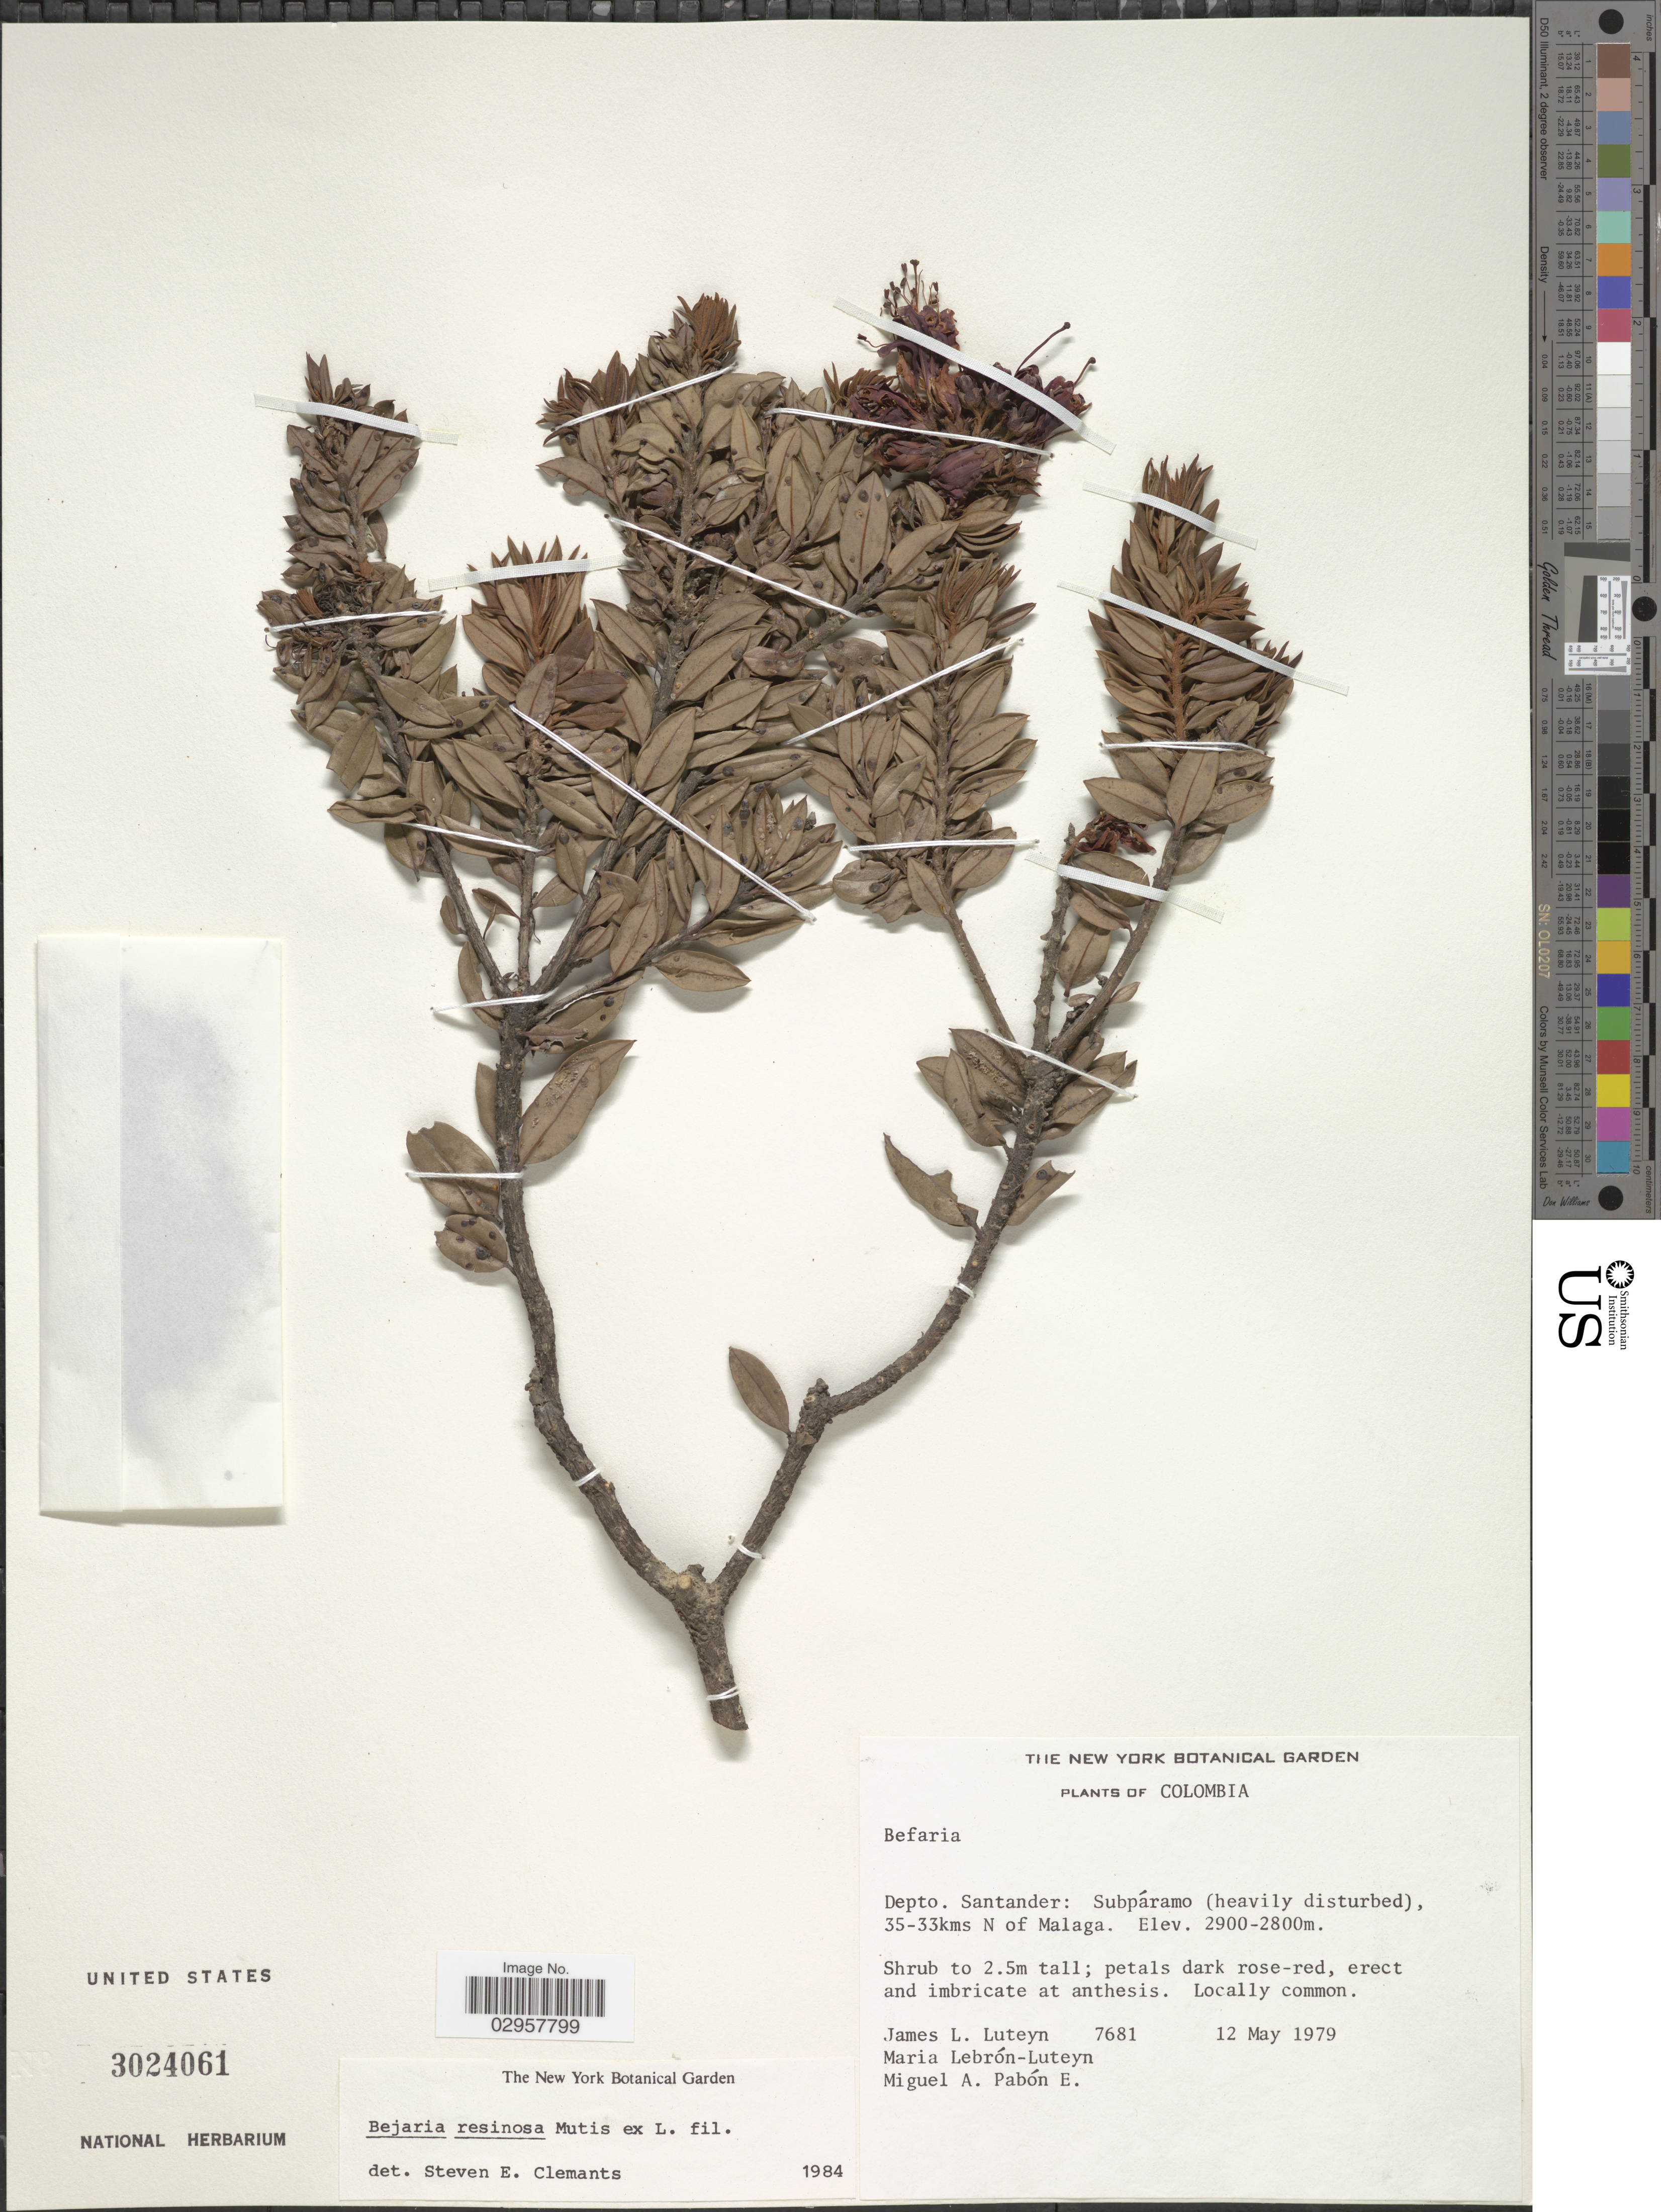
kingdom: Plantae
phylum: Tracheophyta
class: Magnoliopsida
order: Ericales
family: Ericaceae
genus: Befaria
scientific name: Befaria resinosa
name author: Mutis ex L. f.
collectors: J. L. Luteyn, M. L. Lebrón-Luteyn & M. A. Pabon E.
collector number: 7681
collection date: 1979-05-12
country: Colombia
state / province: Santander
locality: Depto. Santander: 35-33kms N of Malaga.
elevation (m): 2800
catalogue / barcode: US 3024061